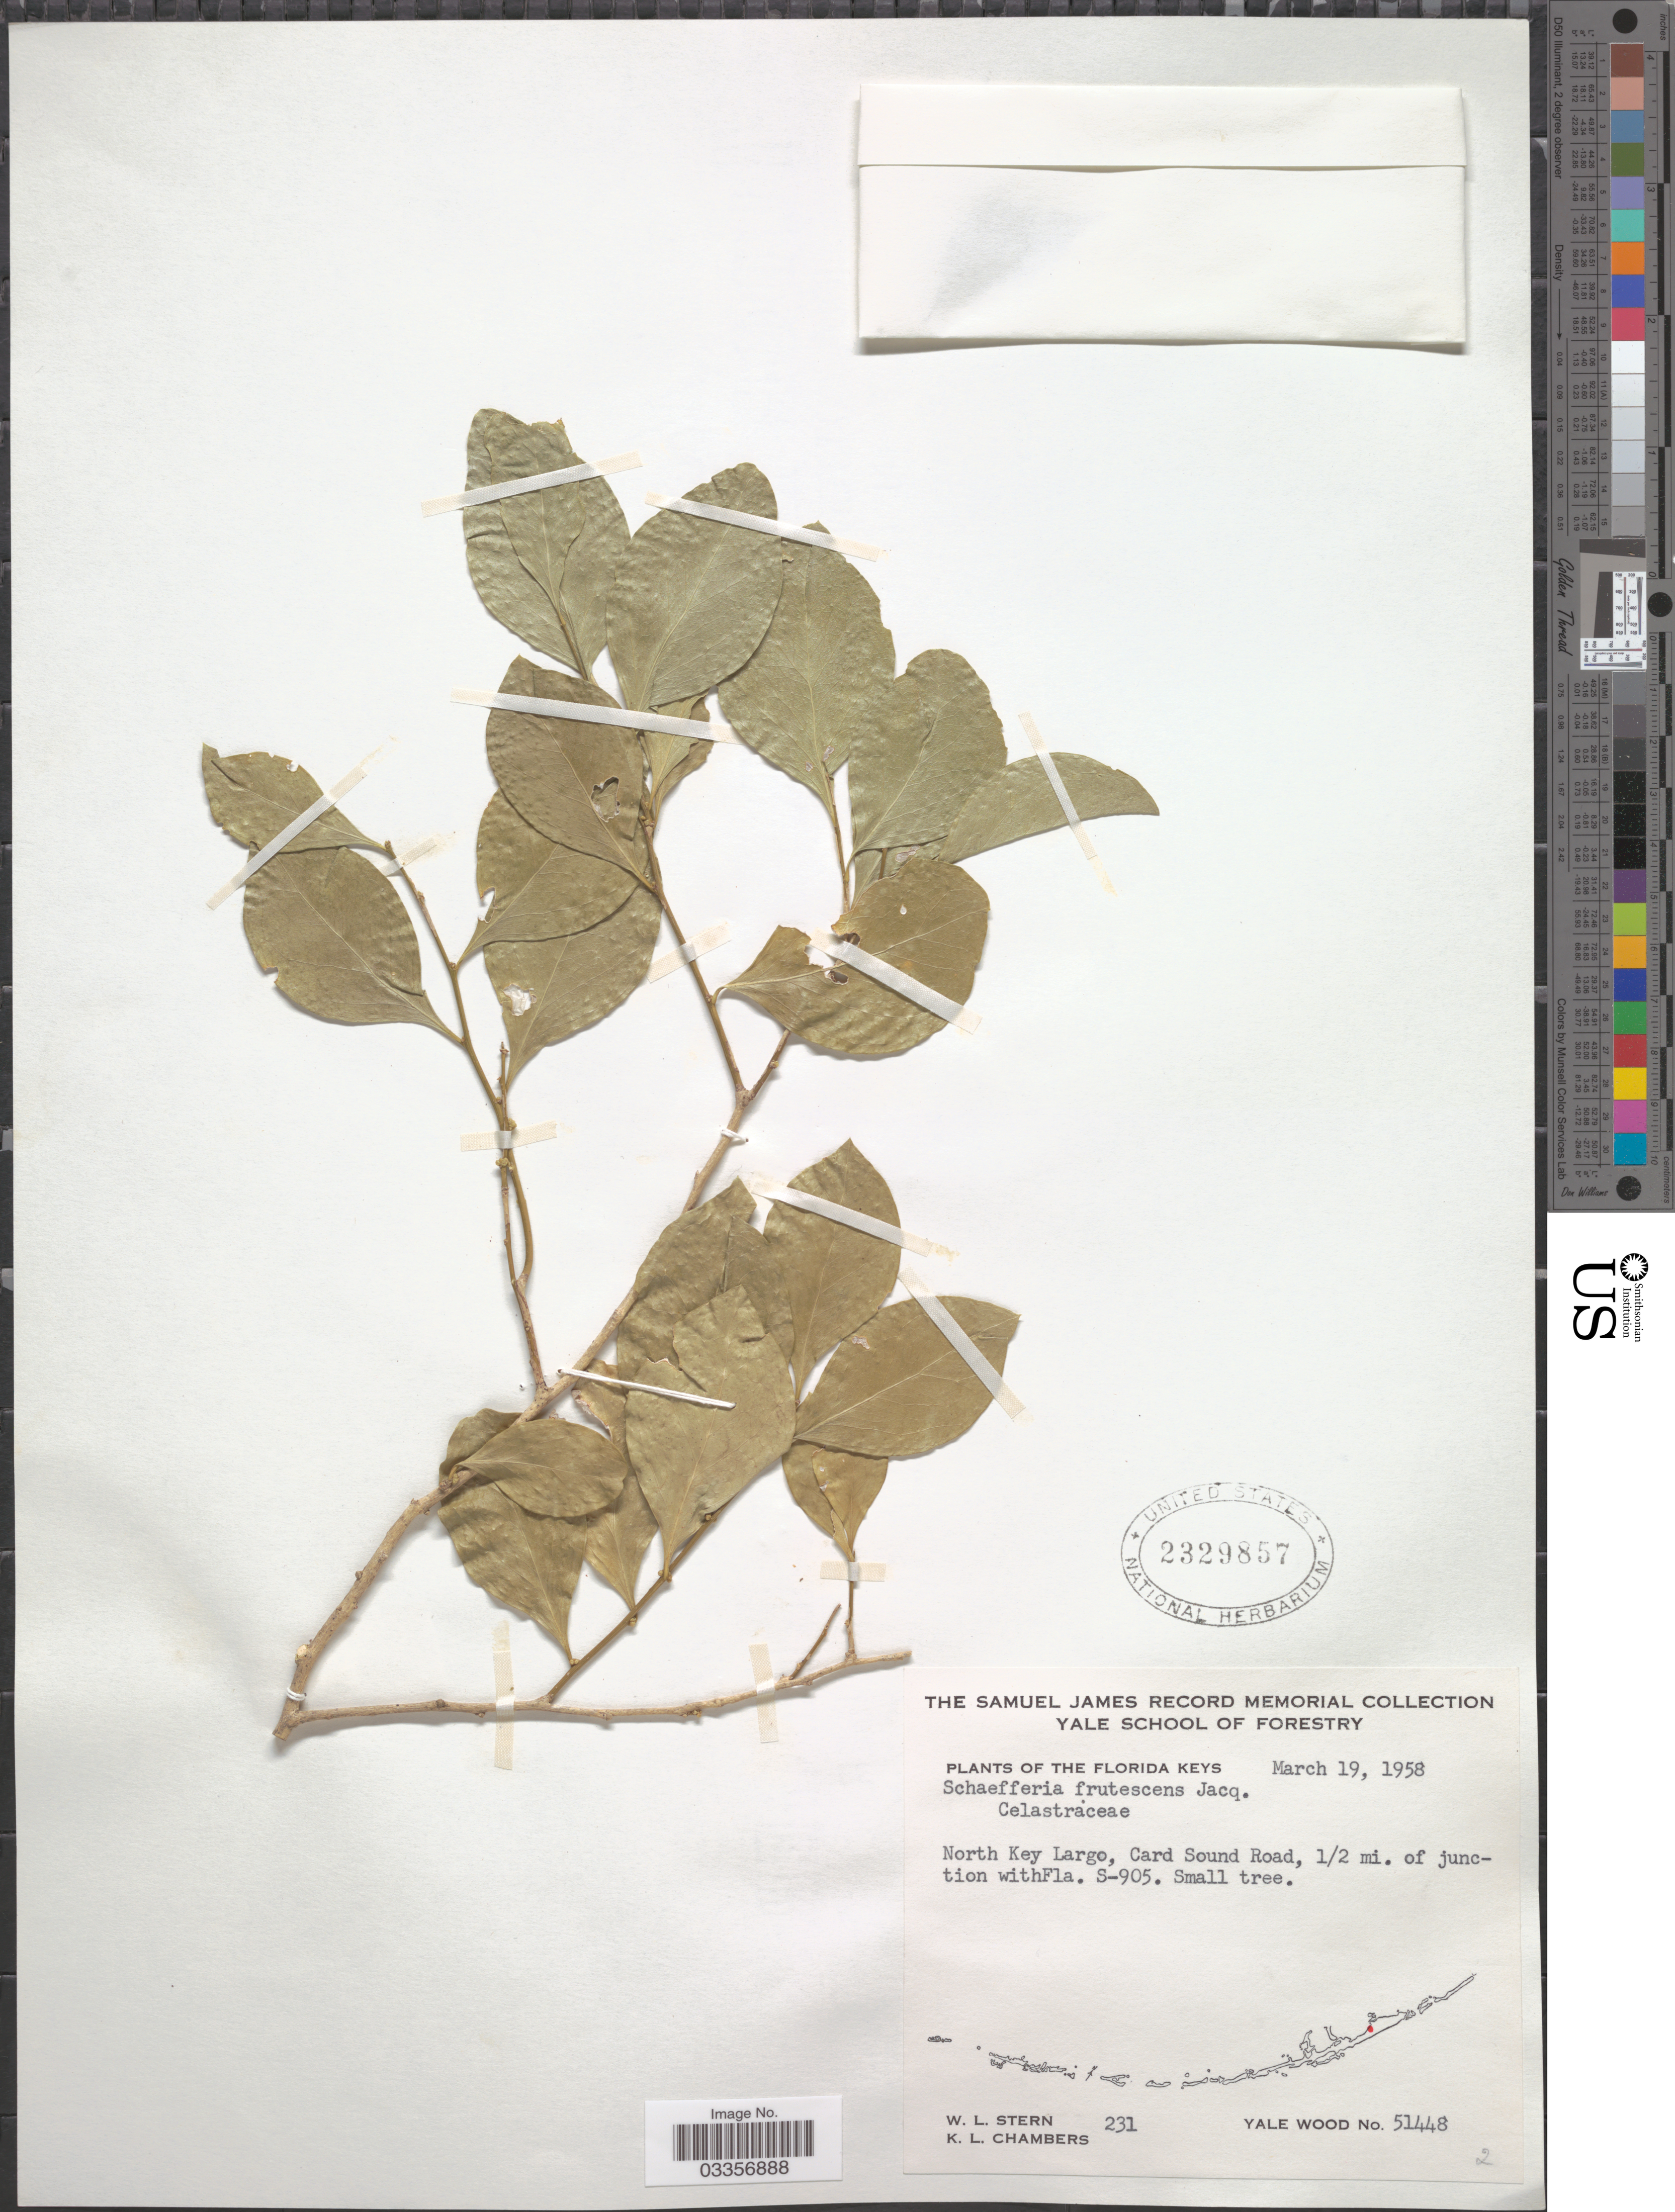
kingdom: Plantae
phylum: Tracheophyta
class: Magnoliopsida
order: Celastrales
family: Celastraceae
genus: Schaefferia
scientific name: Schaefferia frutescens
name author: Jacq.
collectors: W. L. Stern & K. Chambers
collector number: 231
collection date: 1958-03-19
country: United States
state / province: Florida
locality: The Florida Keys. North Key Largo, Card Sound Road, 1/2 mi. of junction withFla. S-905.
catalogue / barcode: US 2329857